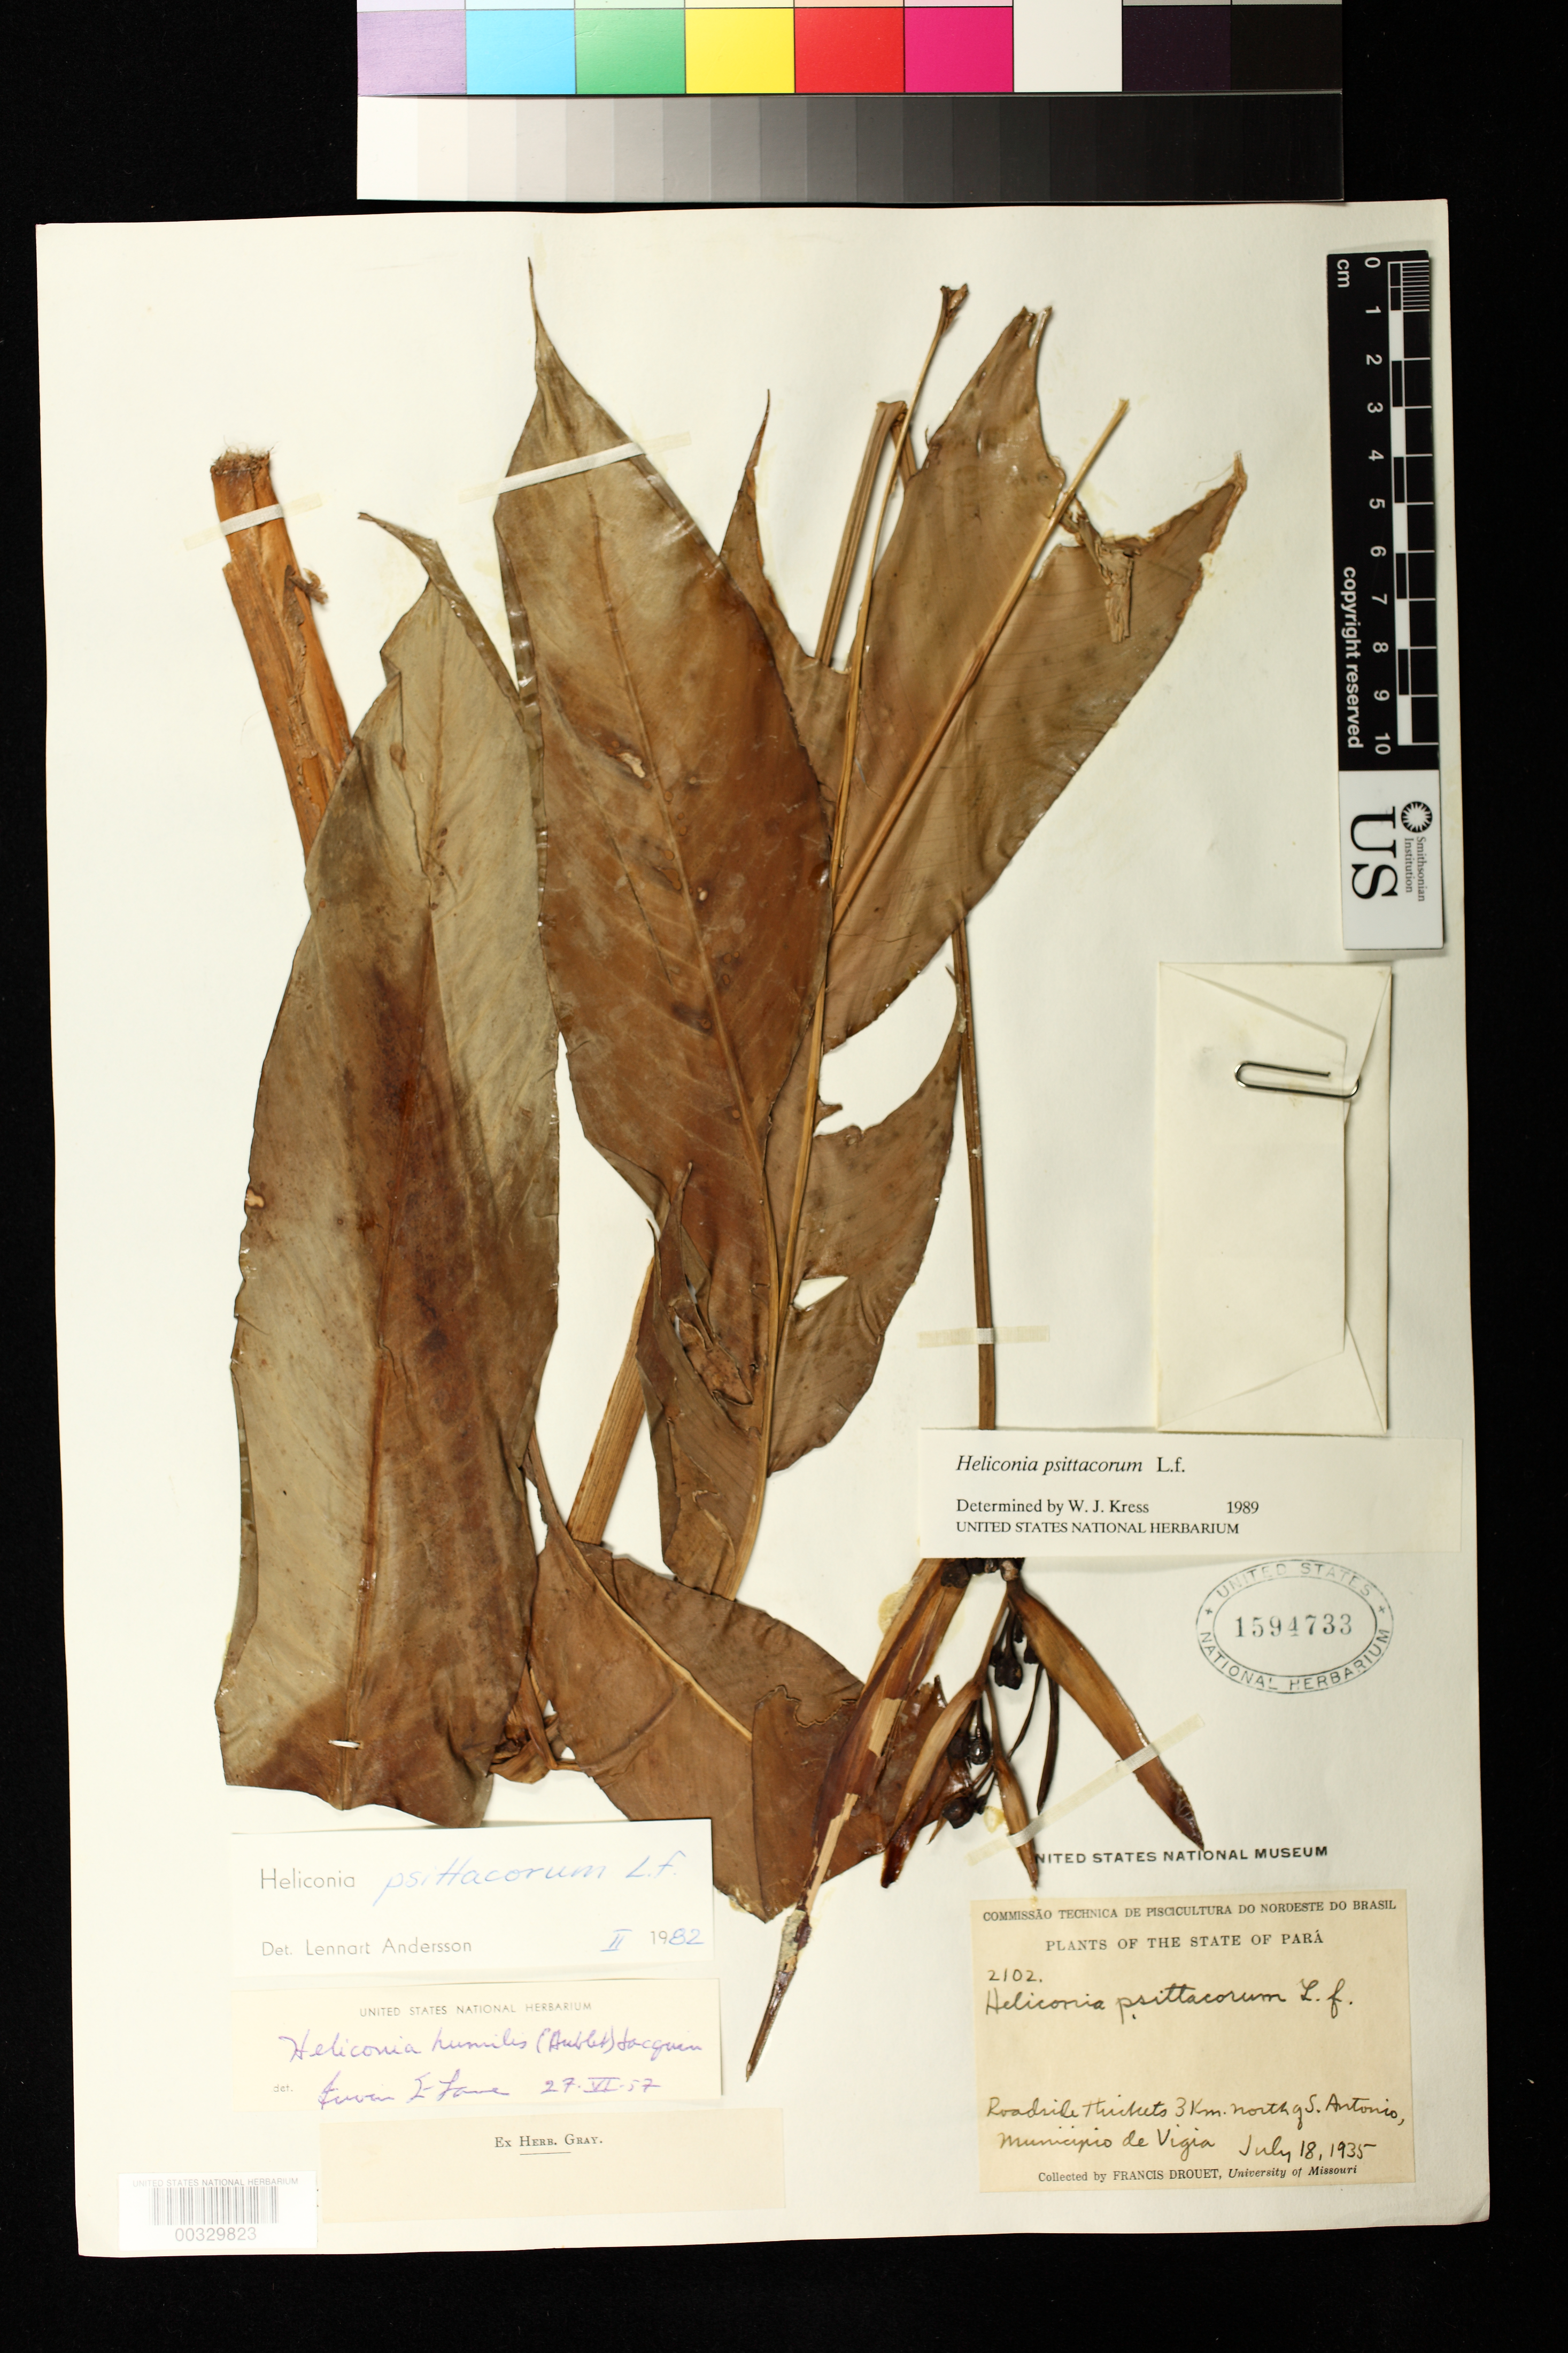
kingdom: Plantae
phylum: Tracheophyta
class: Liliopsida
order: Zingiberales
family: Heliconiaceae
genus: Heliconia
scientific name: Heliconia psittacorum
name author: L. f.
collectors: F. E. Drouet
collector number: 2102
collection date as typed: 18 Jul 1935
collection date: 1935-07-18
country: Brazil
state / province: Pará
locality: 3 km n of s. antonio, mun of vigia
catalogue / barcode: US 1594733